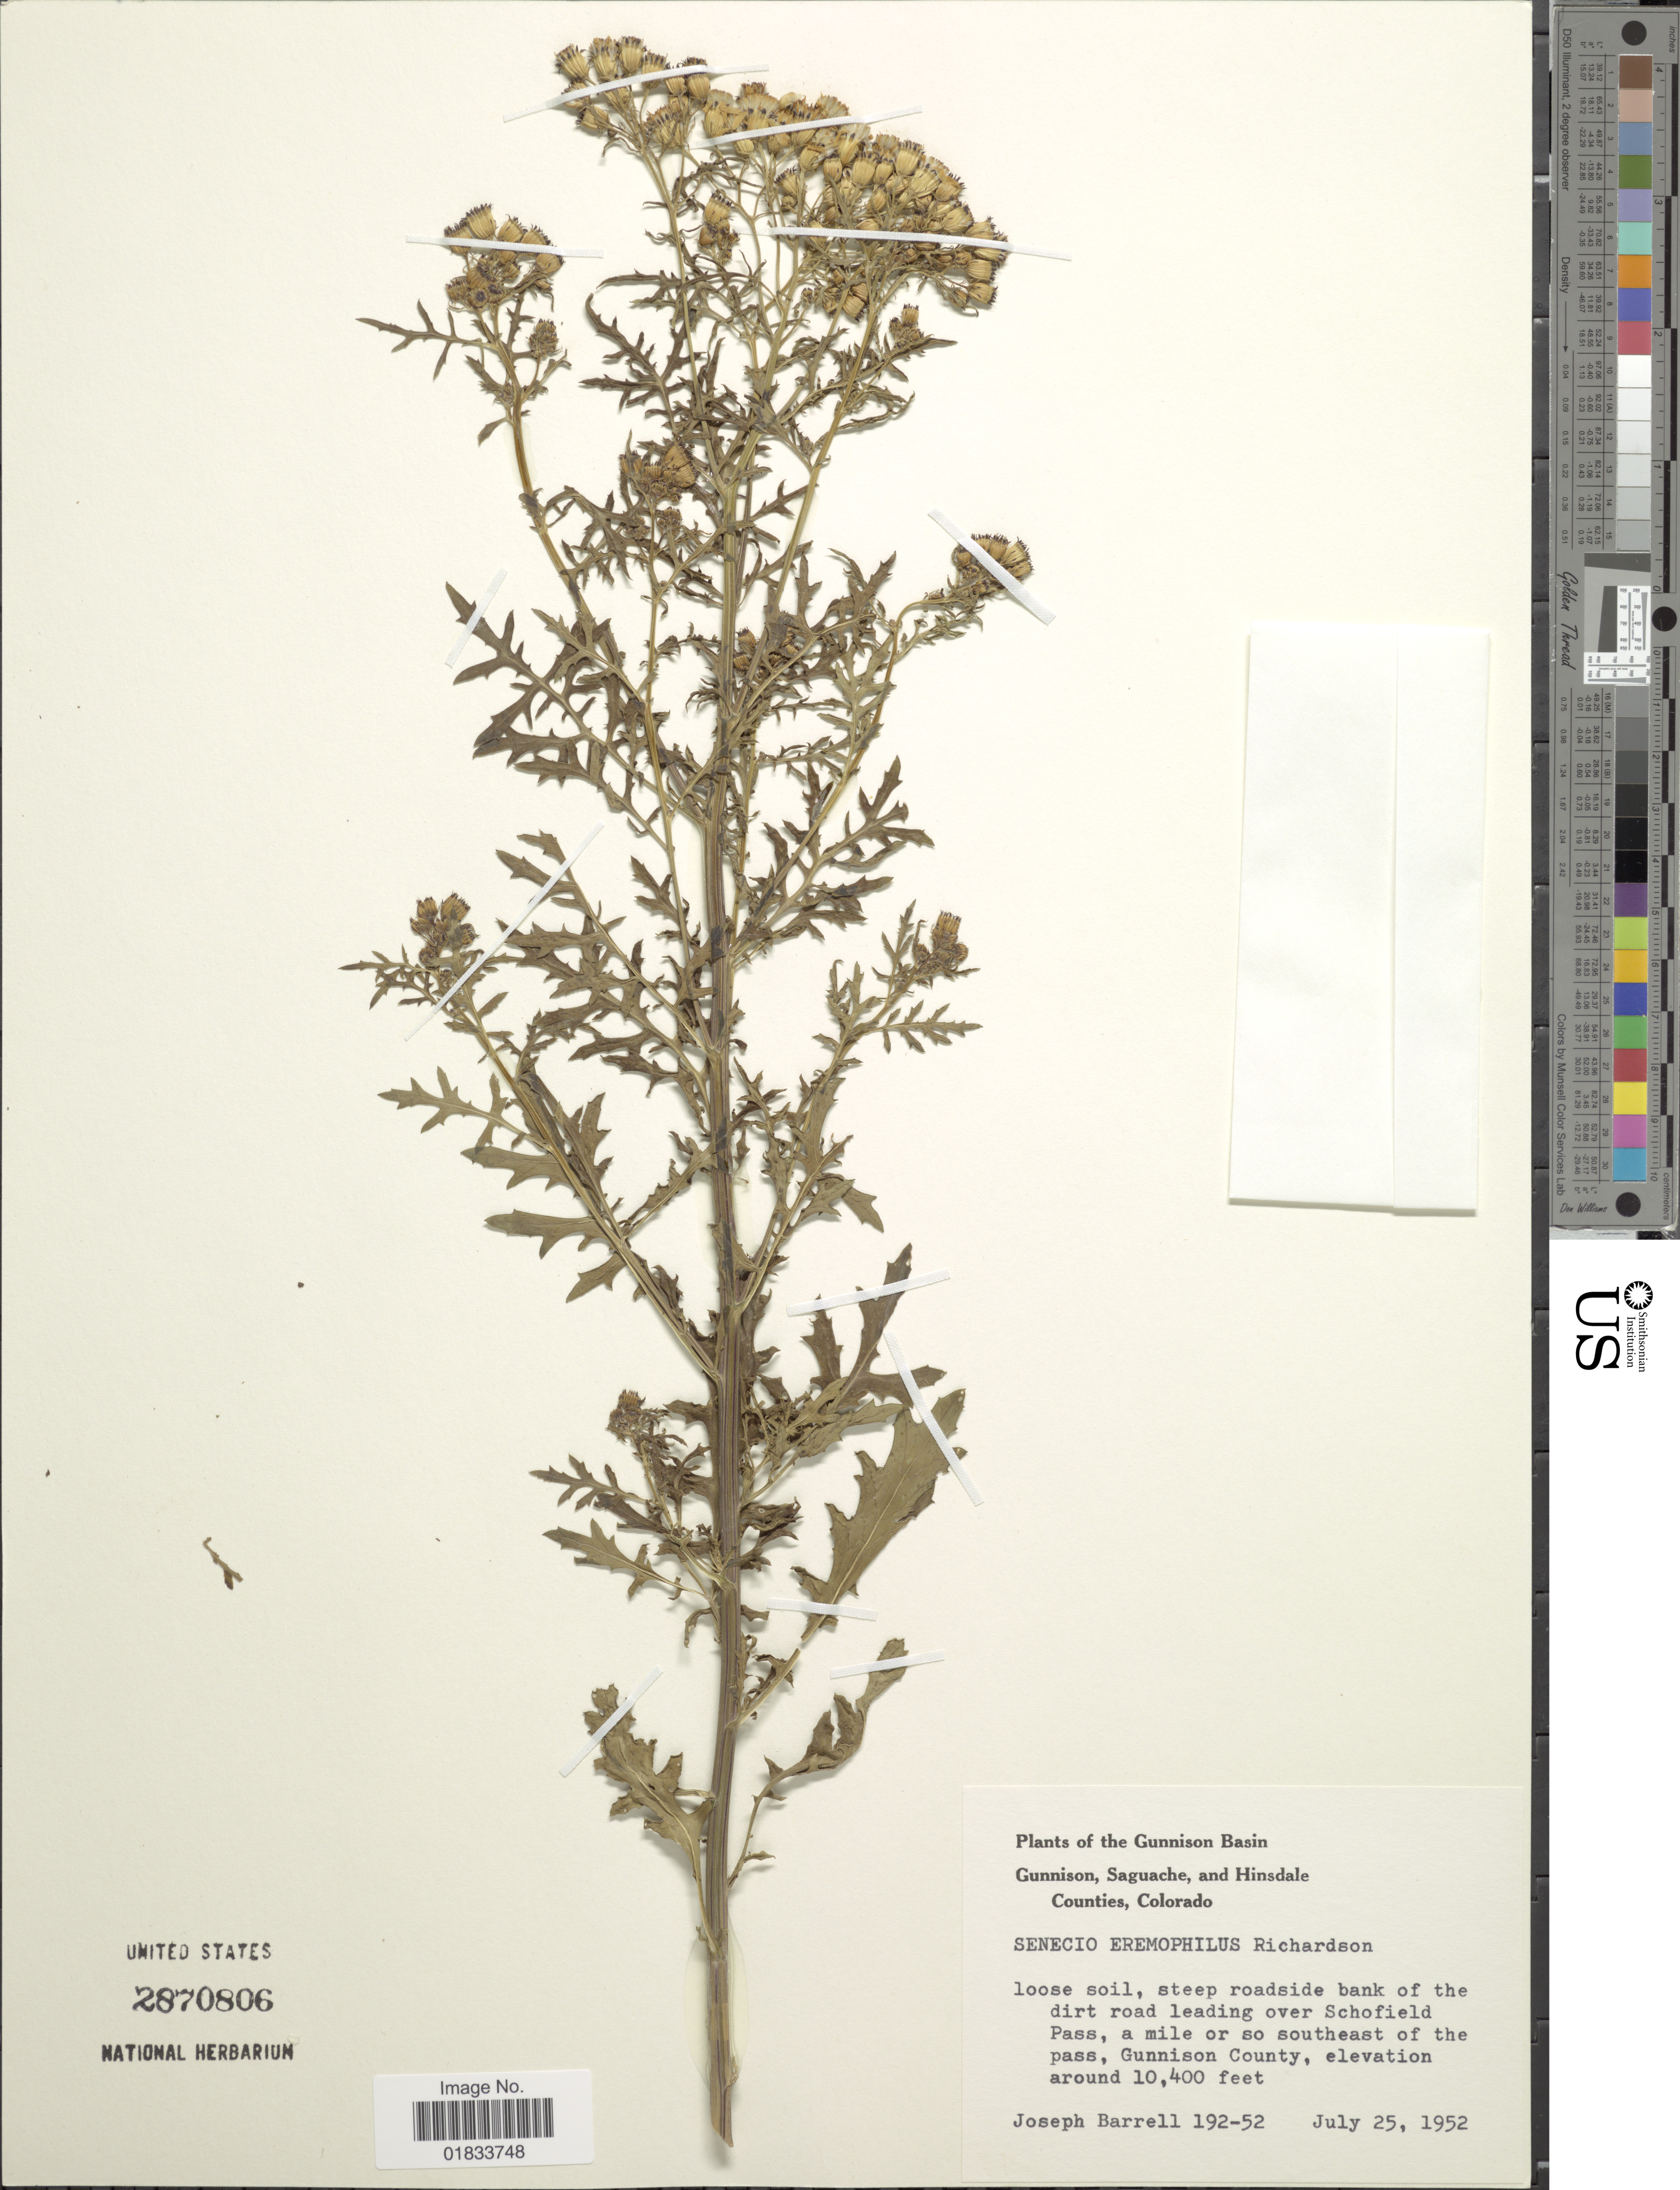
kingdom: Plantae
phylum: Tracheophyta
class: Magnoliopsida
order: Asterales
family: Asteraceae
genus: Senecio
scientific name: Senecio eremophilus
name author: Richardson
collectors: J. Barrell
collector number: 192-52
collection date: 1952-07-25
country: United States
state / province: Colorado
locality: Gunnison Basin, Gunnison, Saguache, and Hinsdale Counties, steep roadside bank of the dirt road leading over Schofield Pass, a mile or so southeast of the pass, Gunnison County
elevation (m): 3170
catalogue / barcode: US 2870806